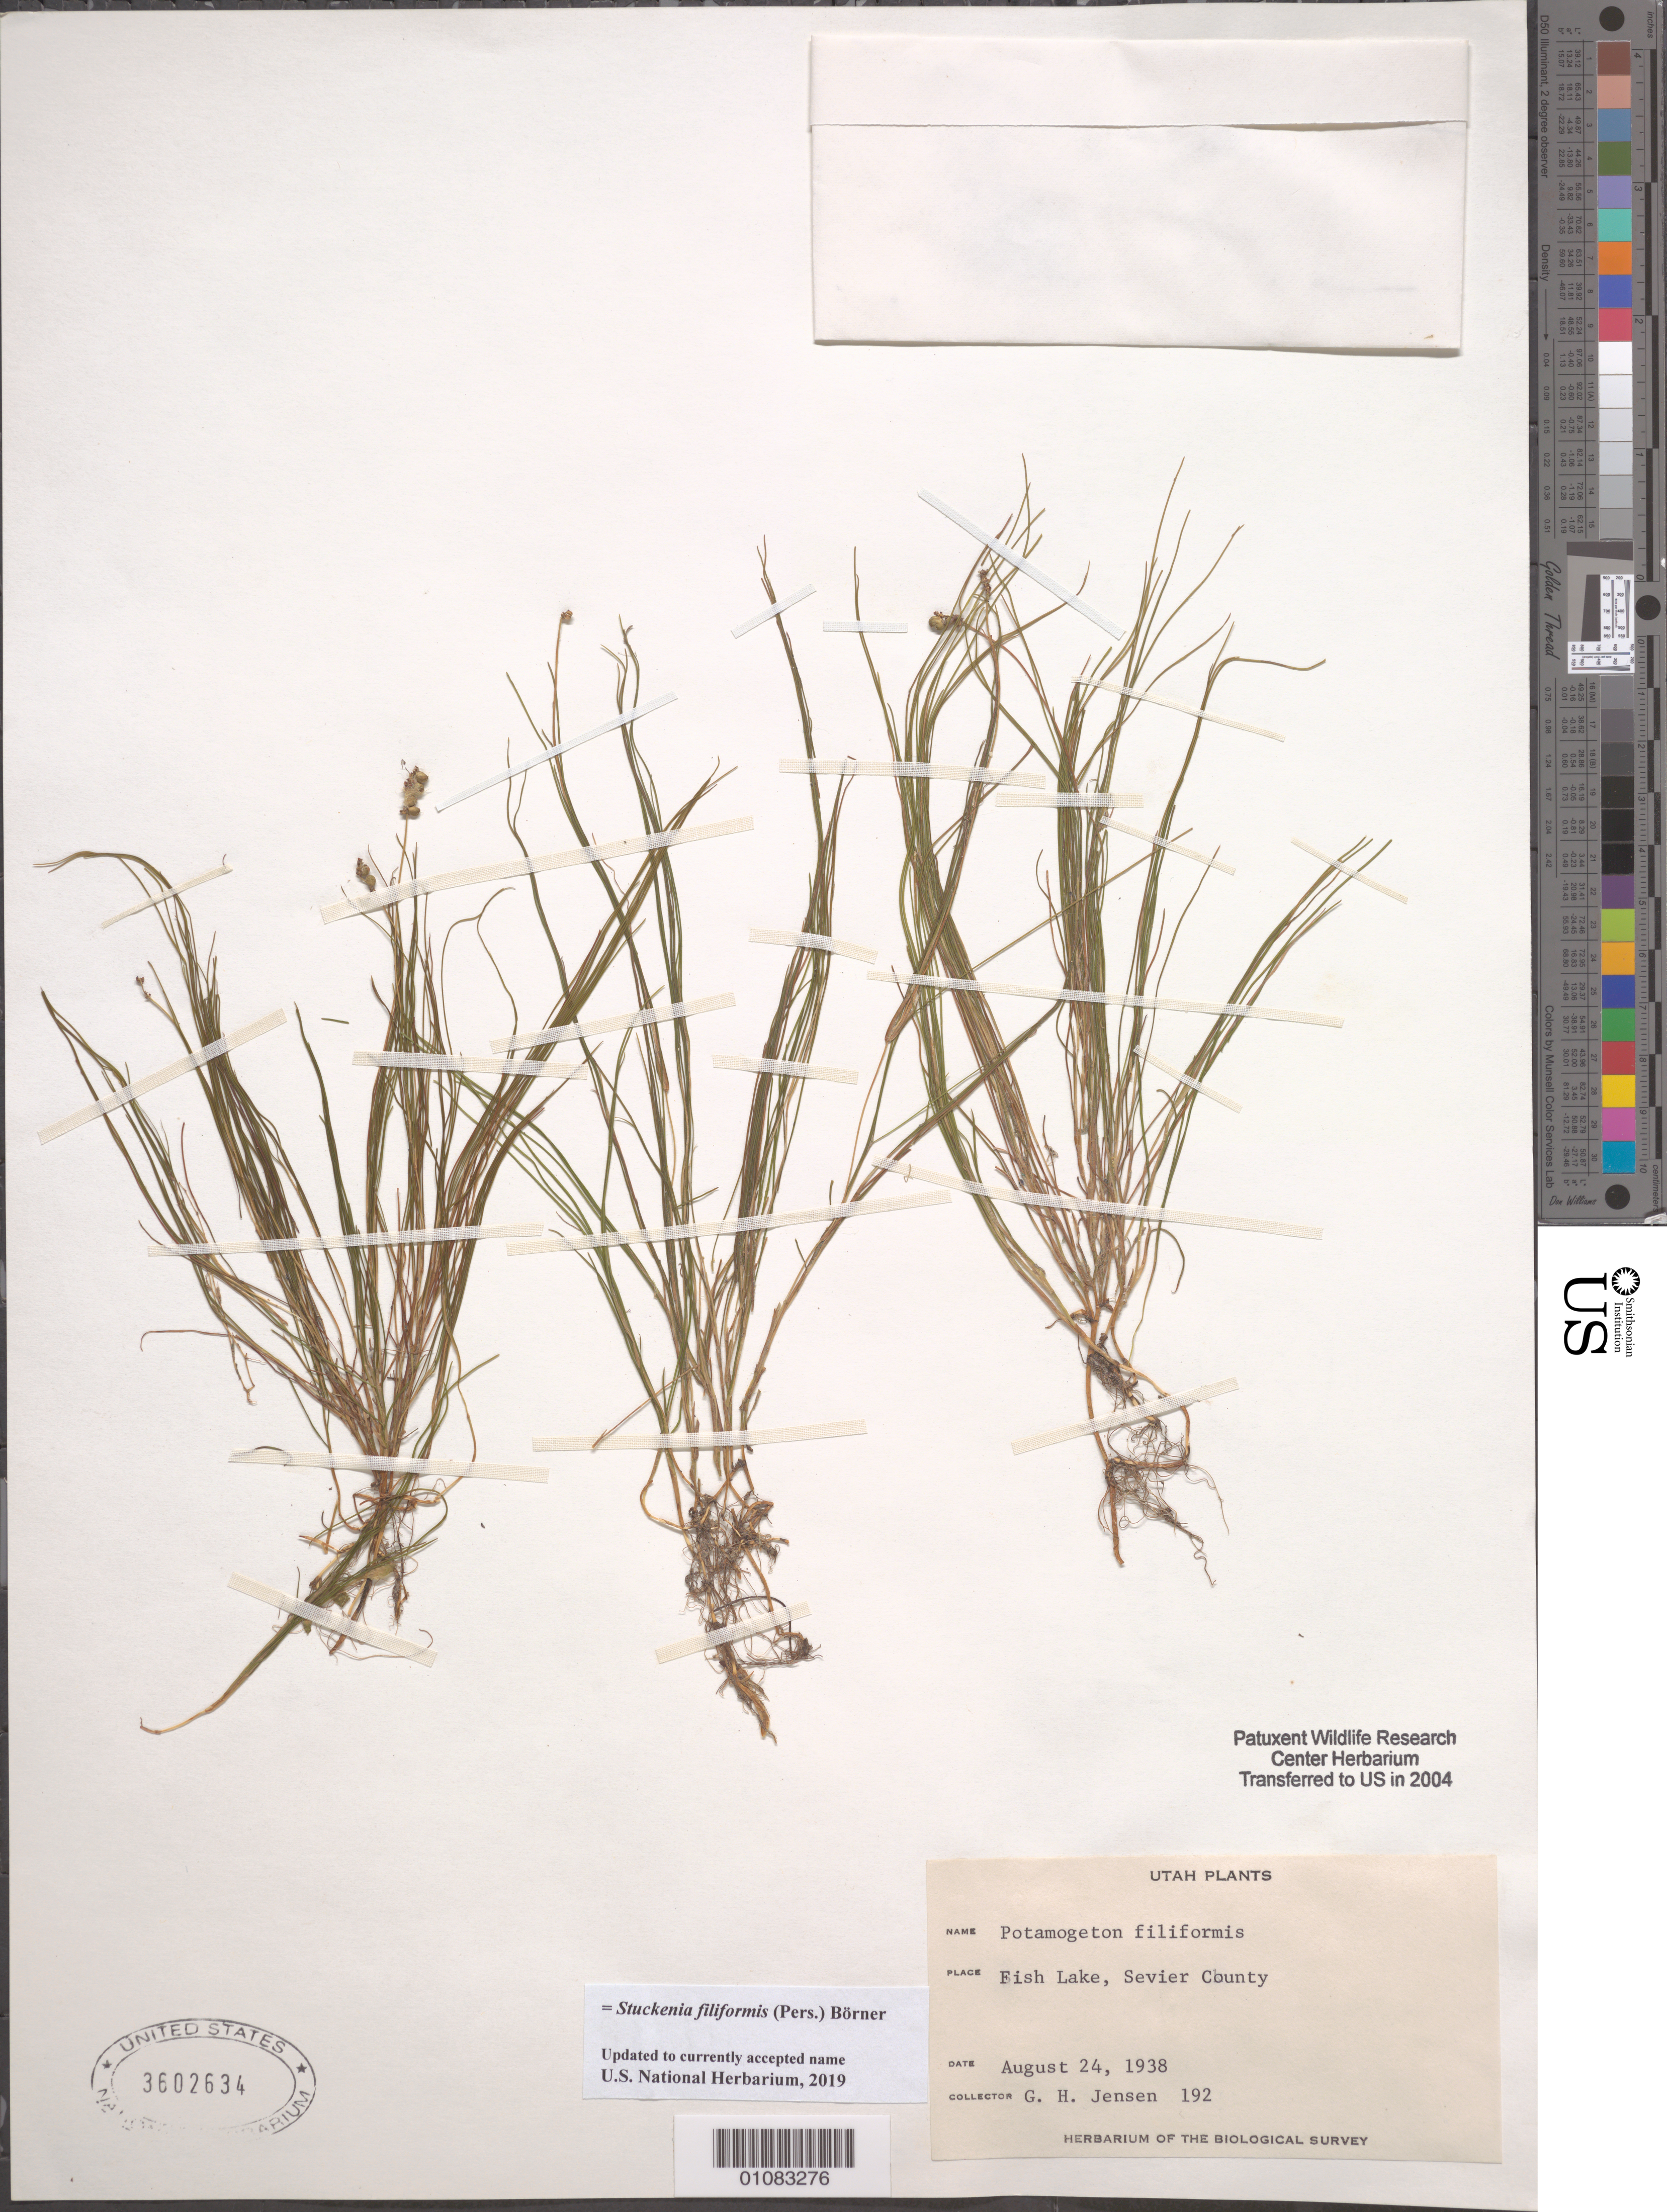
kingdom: Plantae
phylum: Tracheophyta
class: Liliopsida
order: Alismatales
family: Potamogetonaceae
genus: Stuckenia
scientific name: Stuckenia filiformis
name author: (Pers.) Börner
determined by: Strong, Mark T., (BOT), Smithsonian Institution - National Museum of Natural History (UNITED STATES)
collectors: G. H. Jensen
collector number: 192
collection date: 1938-08-24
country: United States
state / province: Utah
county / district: Sevier County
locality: Fish Lake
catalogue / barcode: US 3602634